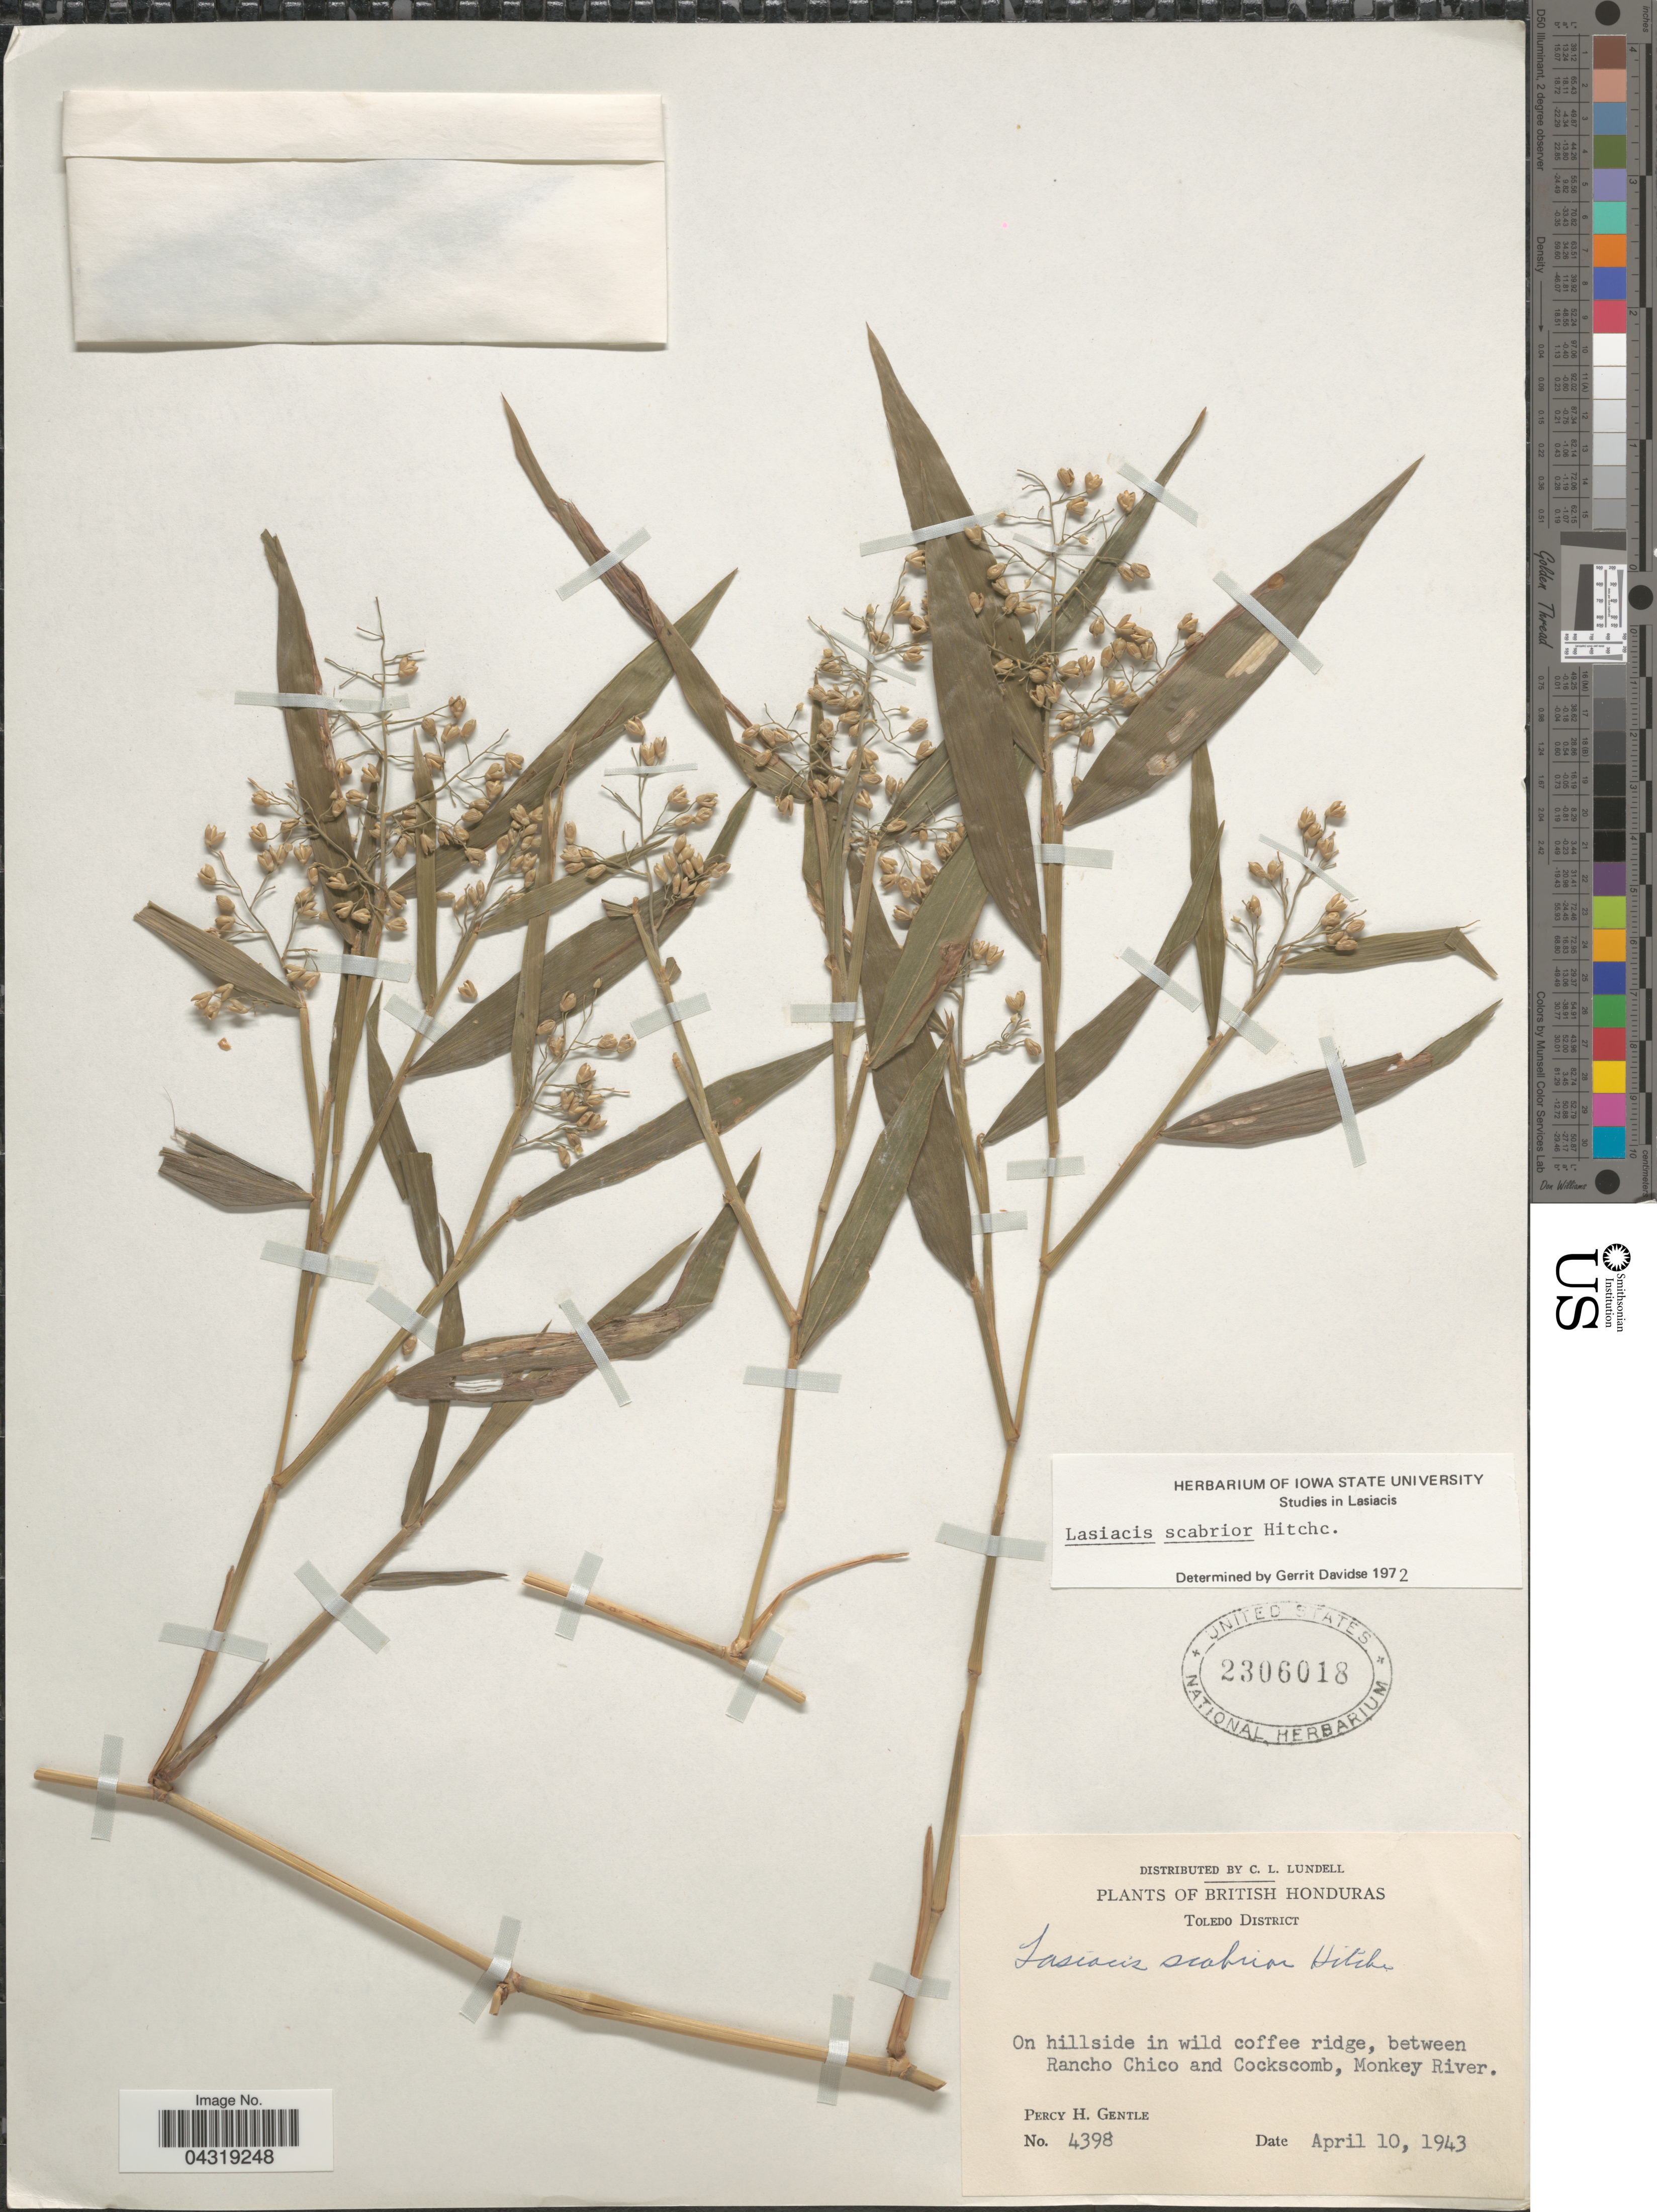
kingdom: Plantae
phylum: Tracheophyta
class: Liliopsida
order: Poales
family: Poaceae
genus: Lasiacis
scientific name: Lasiacis scabrior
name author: Hitchc.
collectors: P. H. Gentle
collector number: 4398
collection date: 1943-04-10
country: Belize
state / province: Toledo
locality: British Honduras. On hillside in wild coffee ridge, between Rancho Chico and Cockscomb, Monkey River.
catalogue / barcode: US 2306018